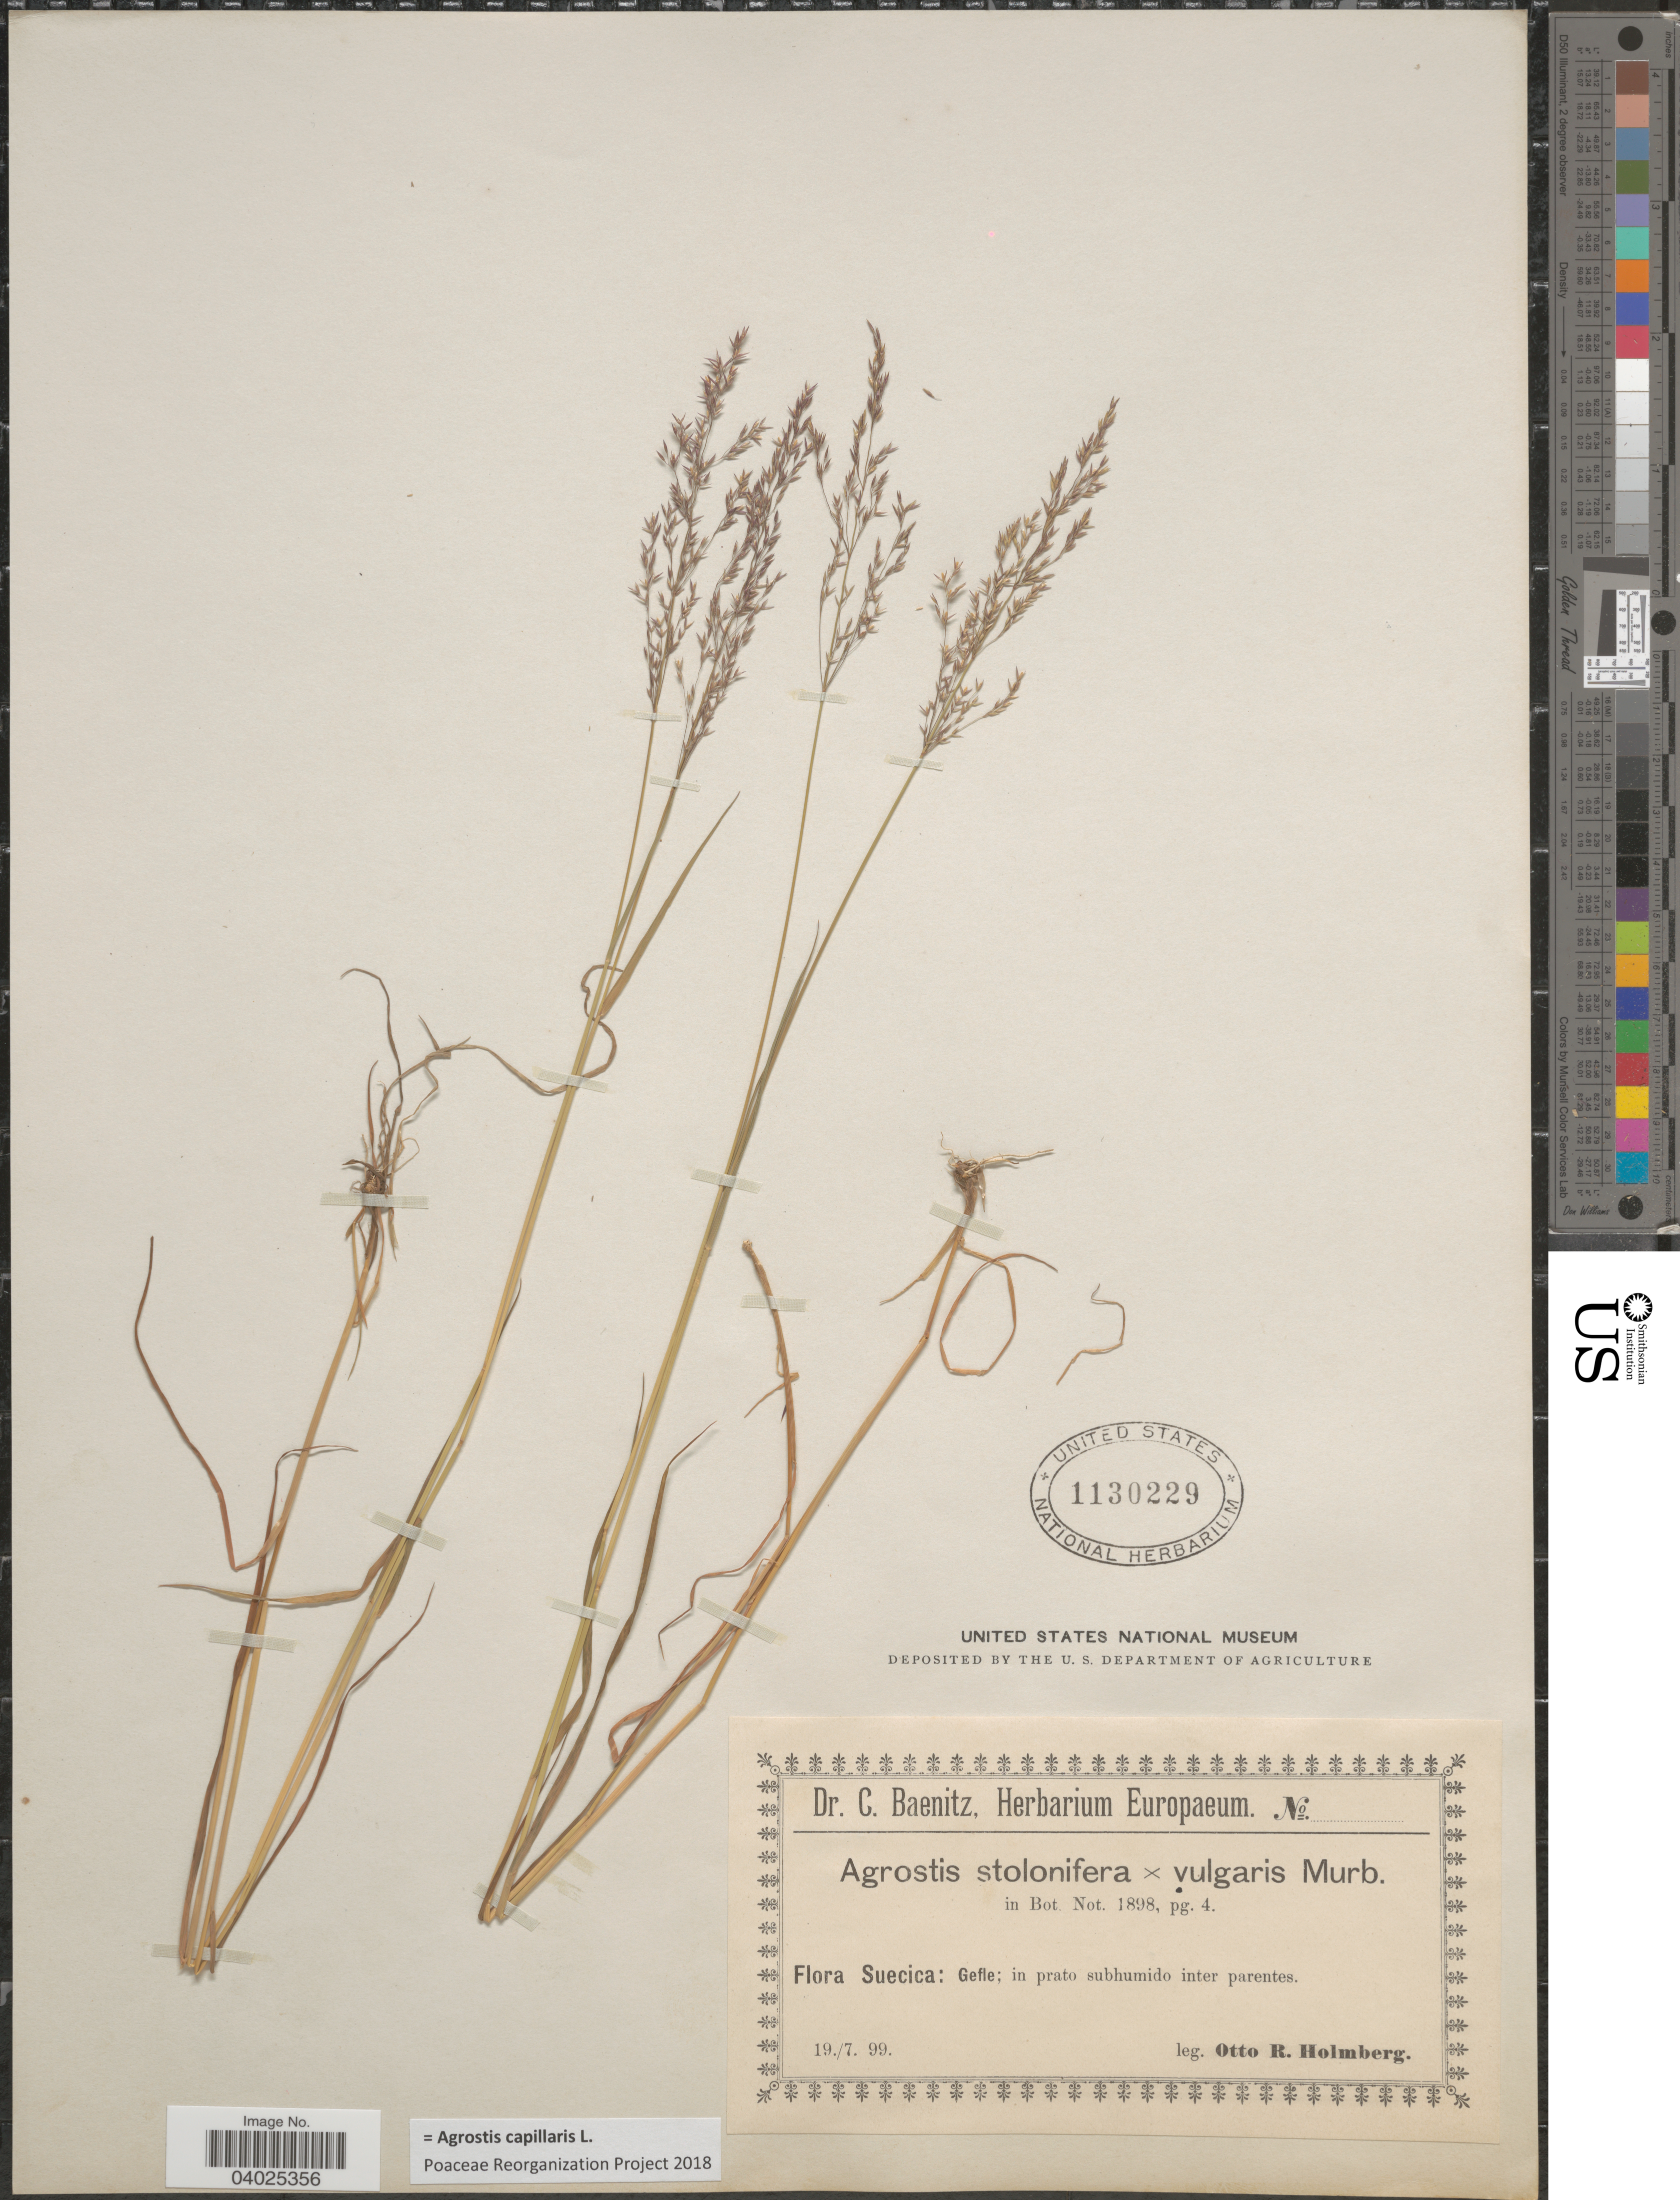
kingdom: Plantae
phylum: Tracheophyta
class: Liliopsida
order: Poales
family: Poaceae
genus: Agrostis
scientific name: Agrostis capillaris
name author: L.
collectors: O. Holmberg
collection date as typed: Transcribed d/m/y: 19/7/99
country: Sweden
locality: Suecica: Gefle; in prato subhumido inter parentes.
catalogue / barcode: US 1130229